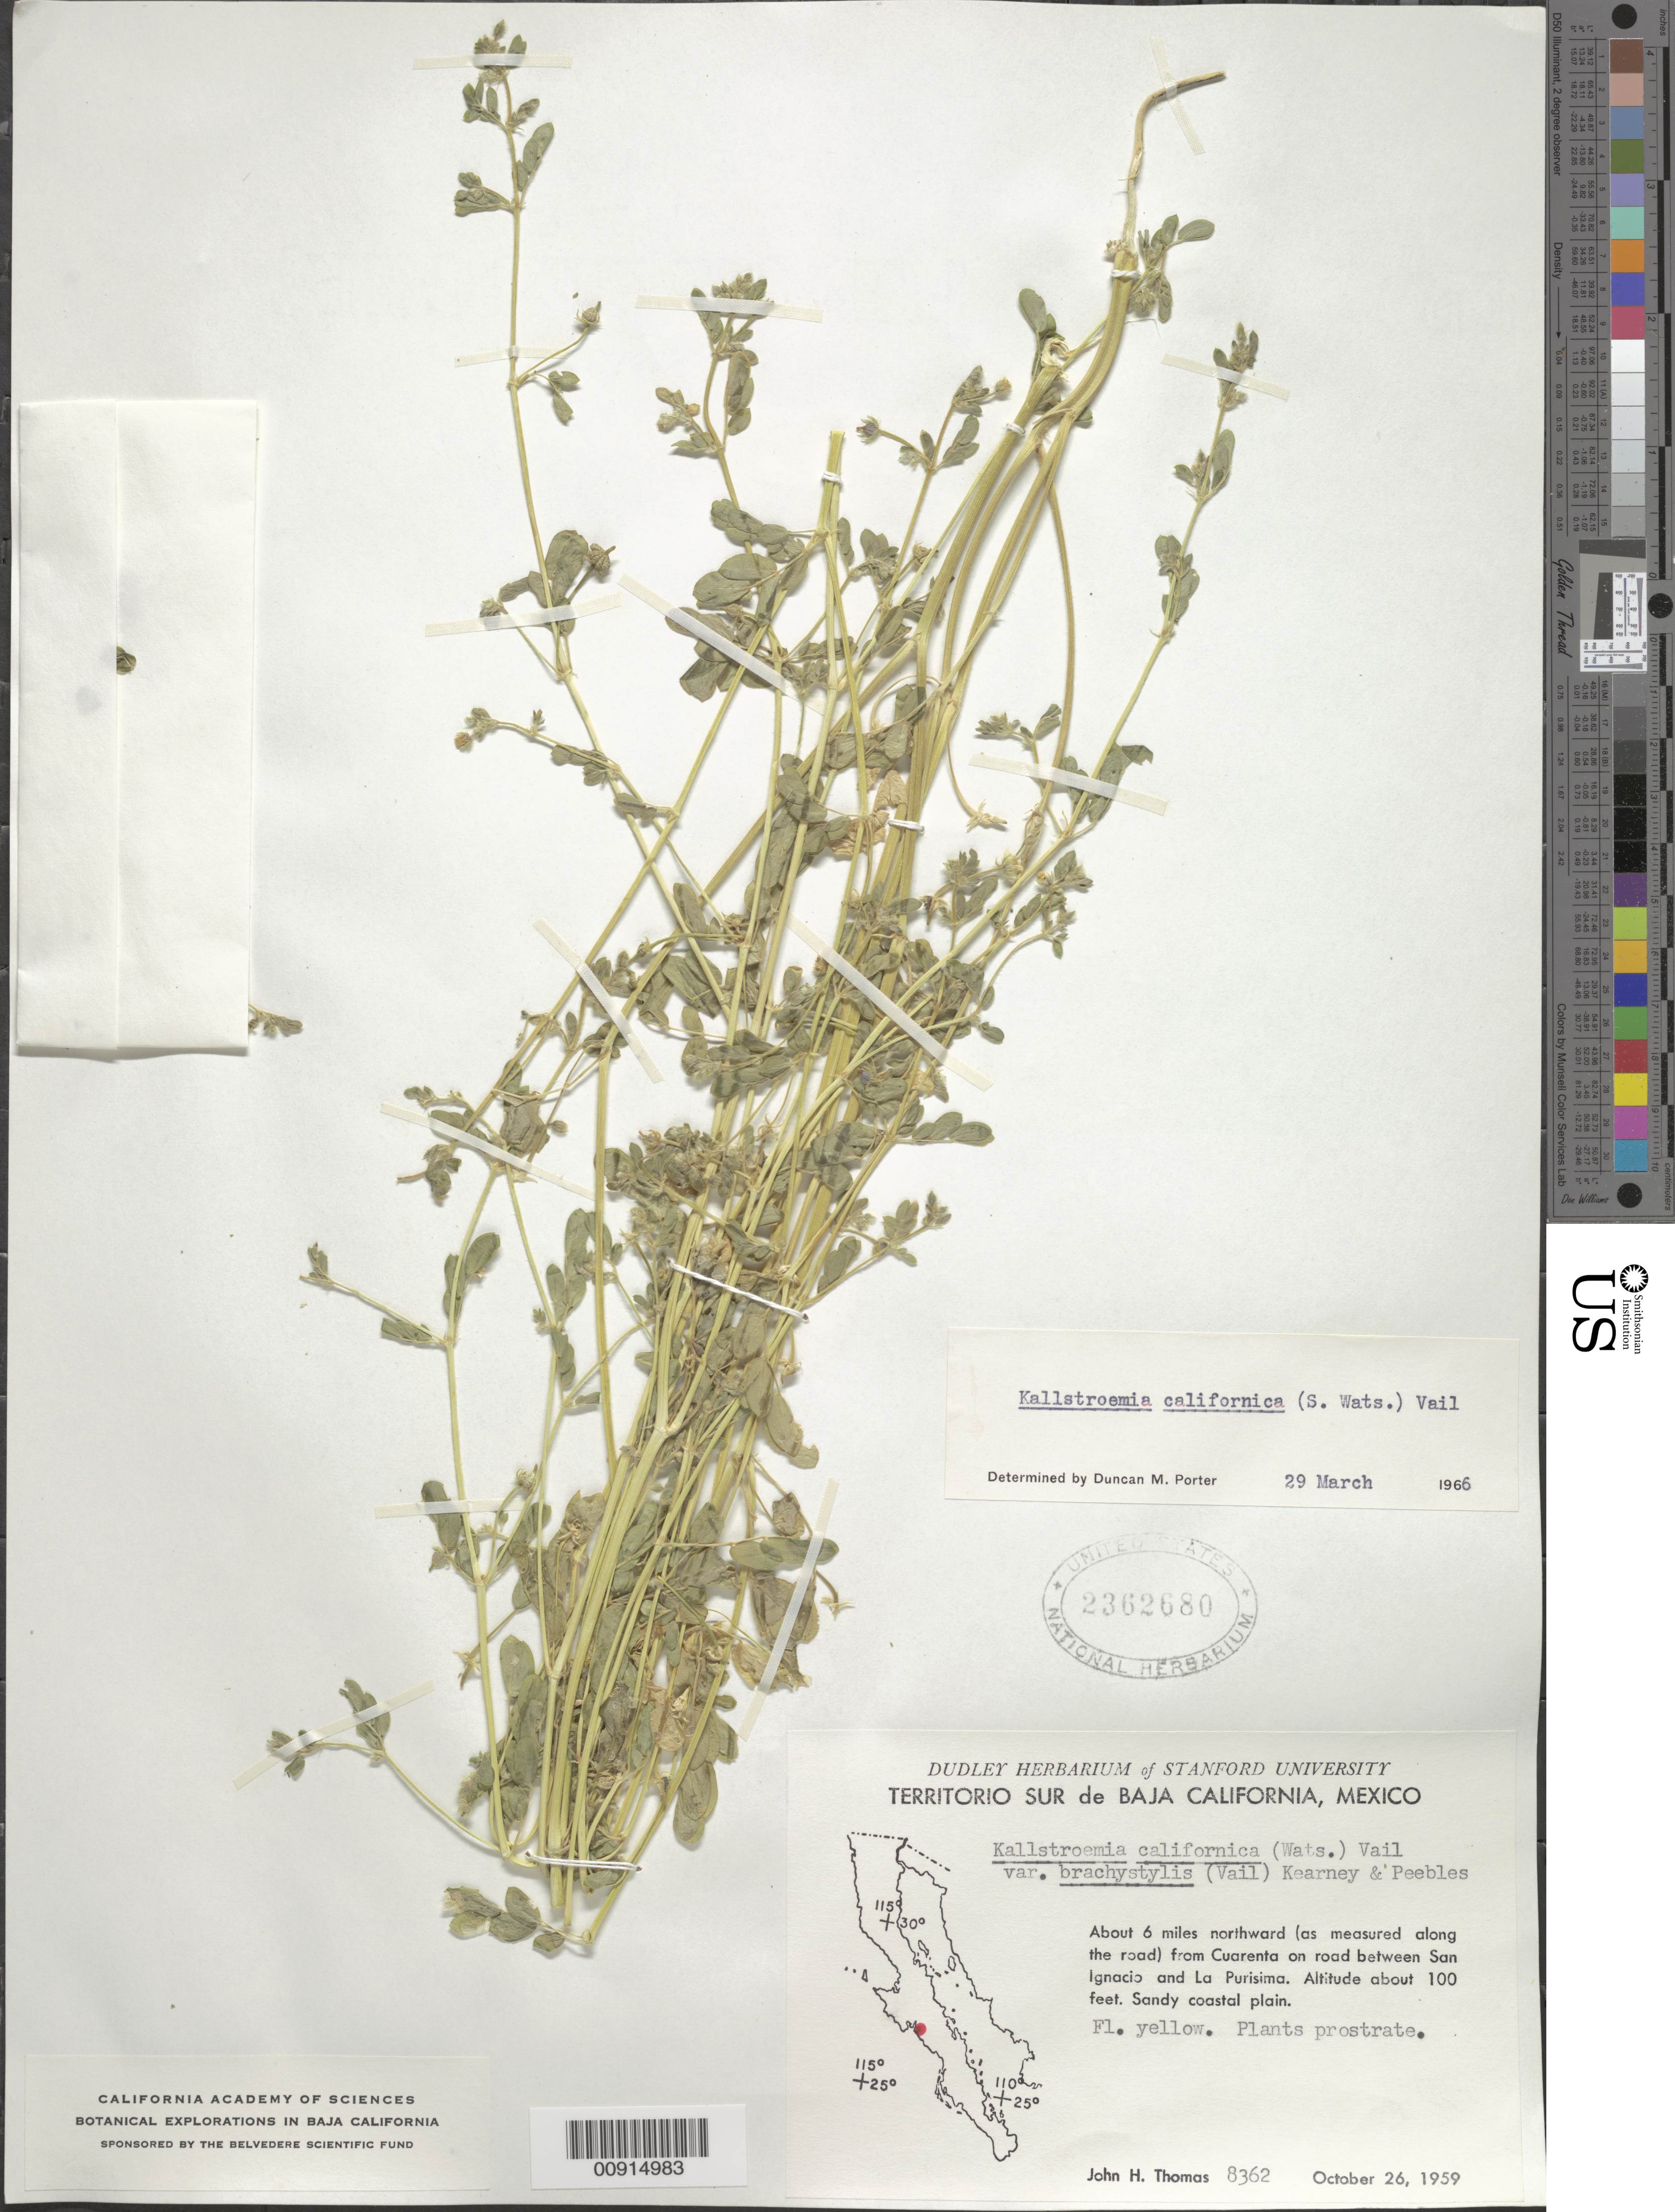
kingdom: Plantae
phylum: Tracheophyta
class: Magnoliopsida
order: Zygophyllales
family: Zygophyllaceae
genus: Kallstroemia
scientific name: Kallstroemia californica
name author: (S. Watson) Vail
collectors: J. H. Thomas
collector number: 8362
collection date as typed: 26 Oct 1959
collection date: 1959-10-26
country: Mexico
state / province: Baja California Sur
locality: About 6 miles northward (as measured along the road) from Cuarenta on road between San Ignacio and La Purísima. Territorio Sur de Baja California.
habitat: Sandy coastal plain.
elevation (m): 30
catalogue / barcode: US 2362680